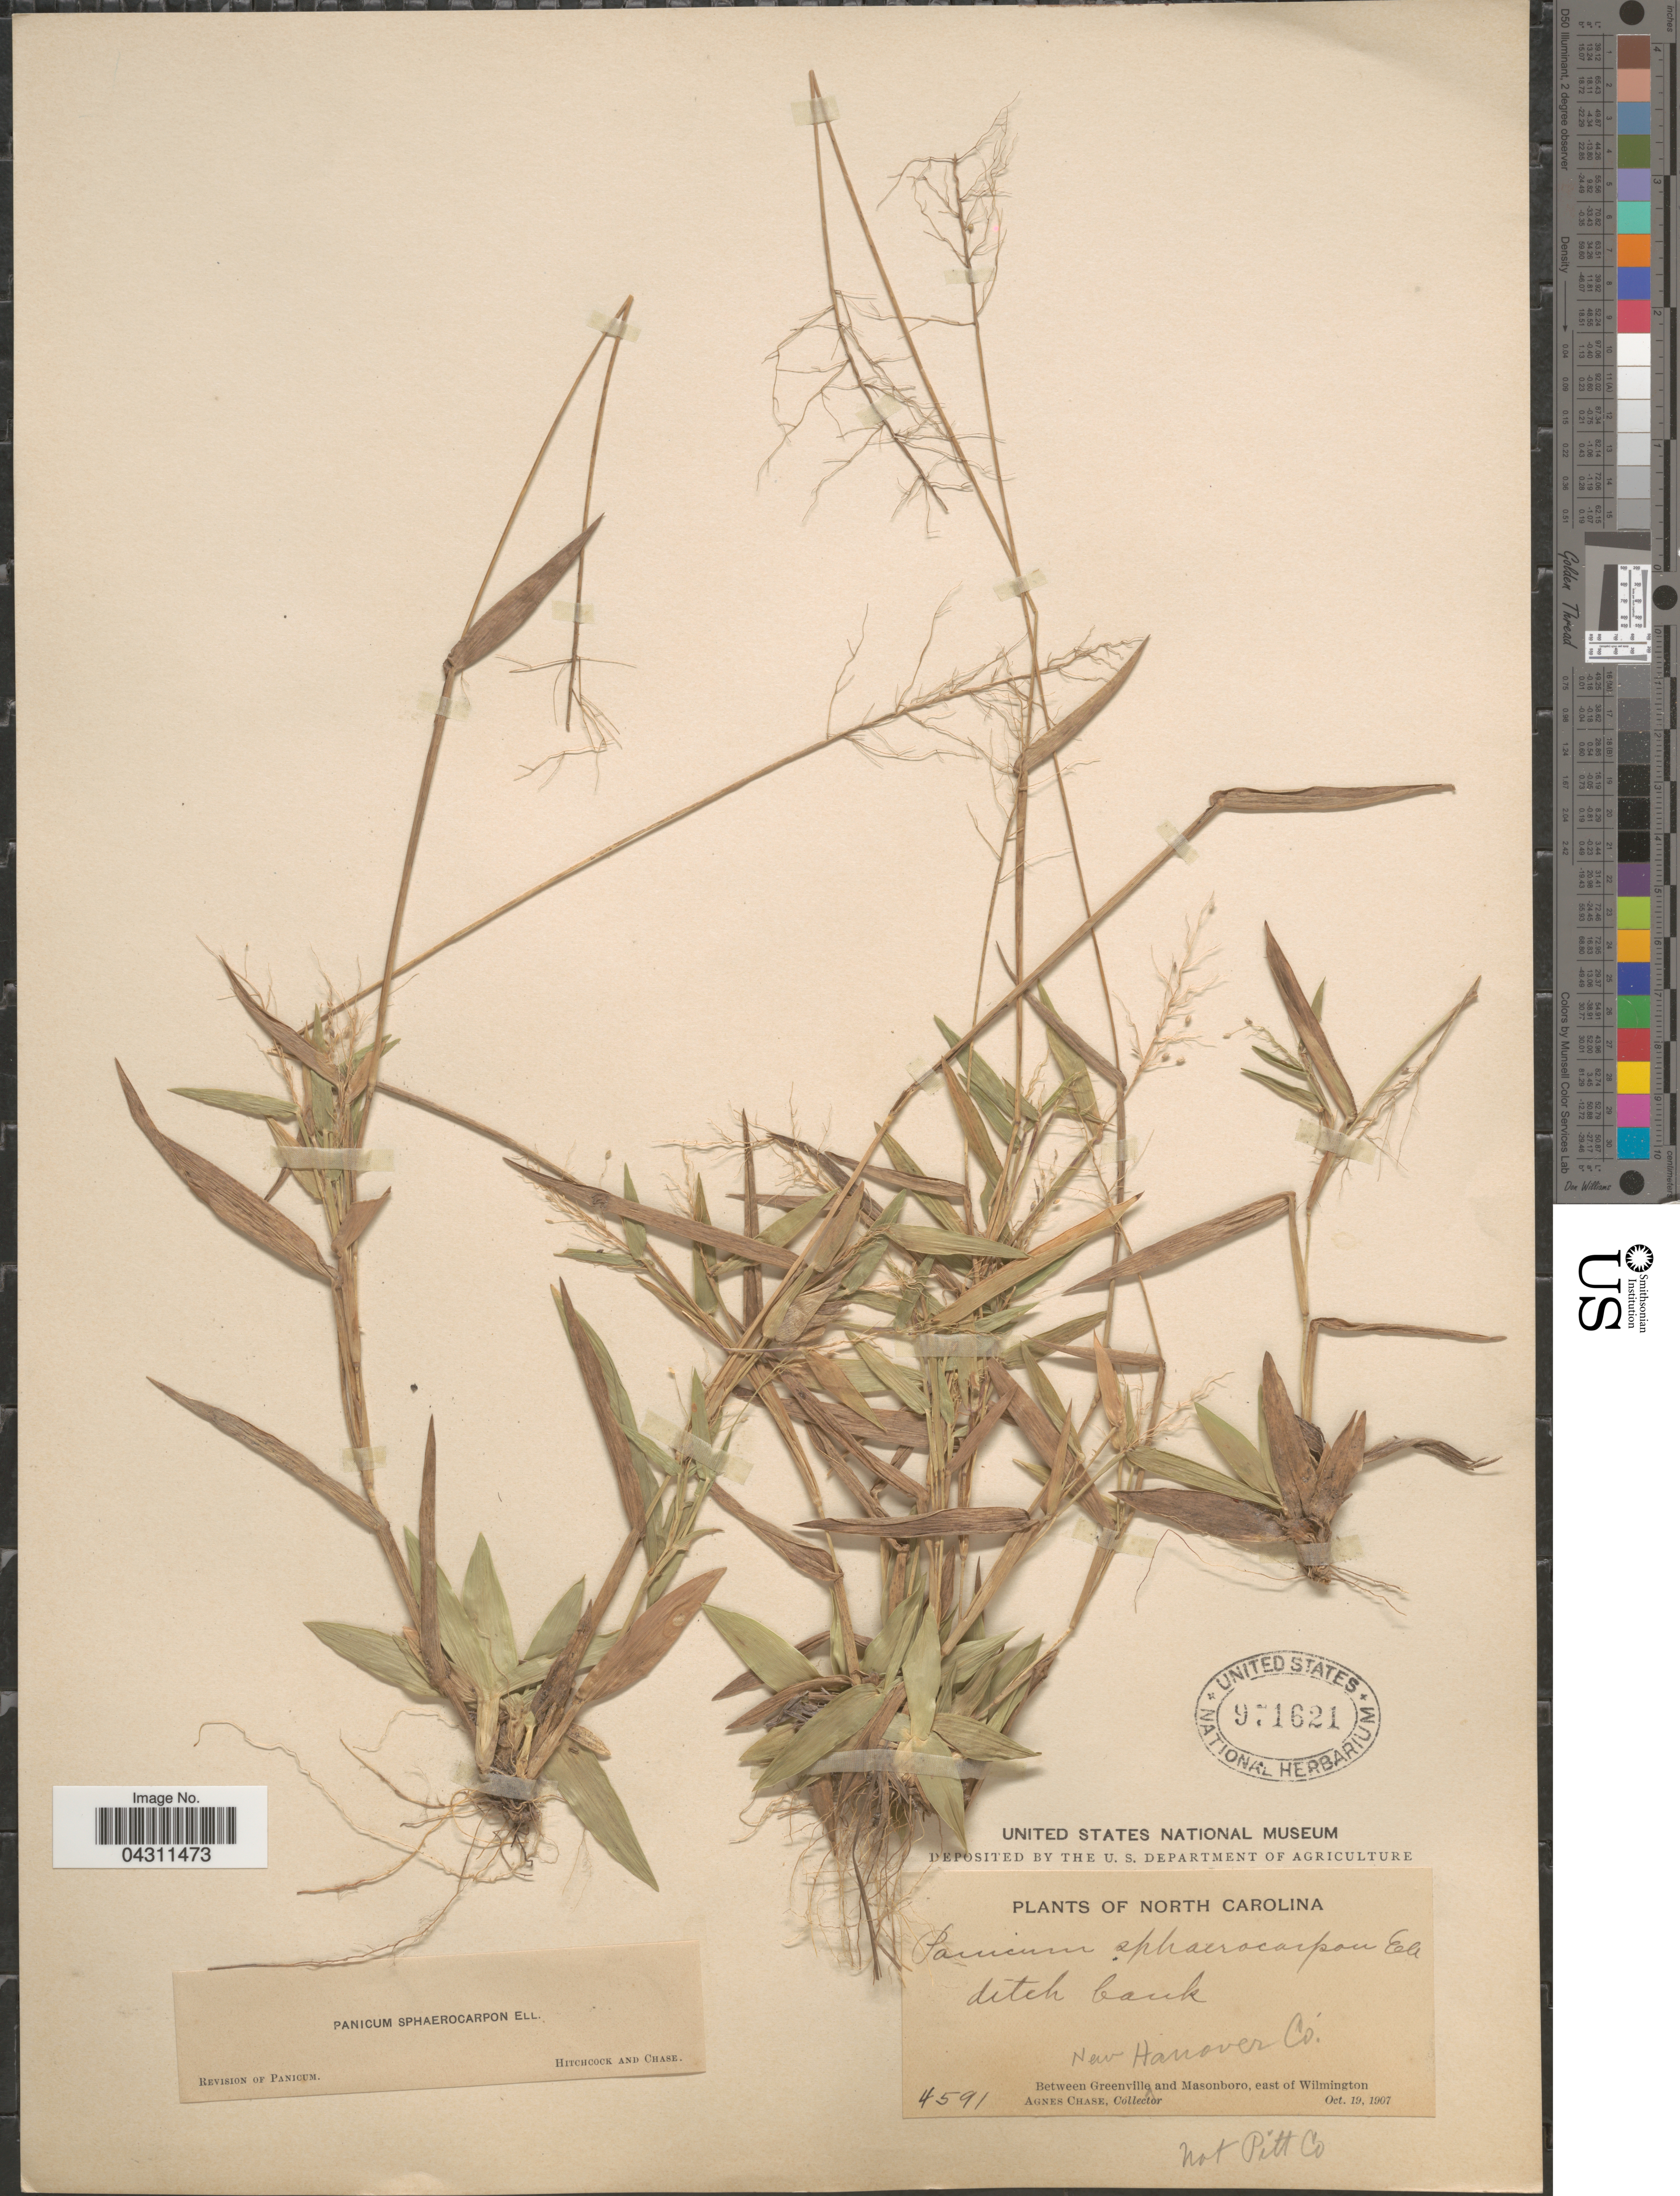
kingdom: Plantae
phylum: Tracheophyta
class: Liliopsida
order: Poales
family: Poaceae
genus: Dichanthelium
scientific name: Dichanthelium sphaerocarpon var. sphaerocarpon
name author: (Elliott) Gould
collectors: A. Chase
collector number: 4591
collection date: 1907-10-19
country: United States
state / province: North Carolina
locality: Ditch bank. New Hanover Co. Between Greenville and Masonboro, east of Wilmington. Not Pitt Co.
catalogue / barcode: US 971621